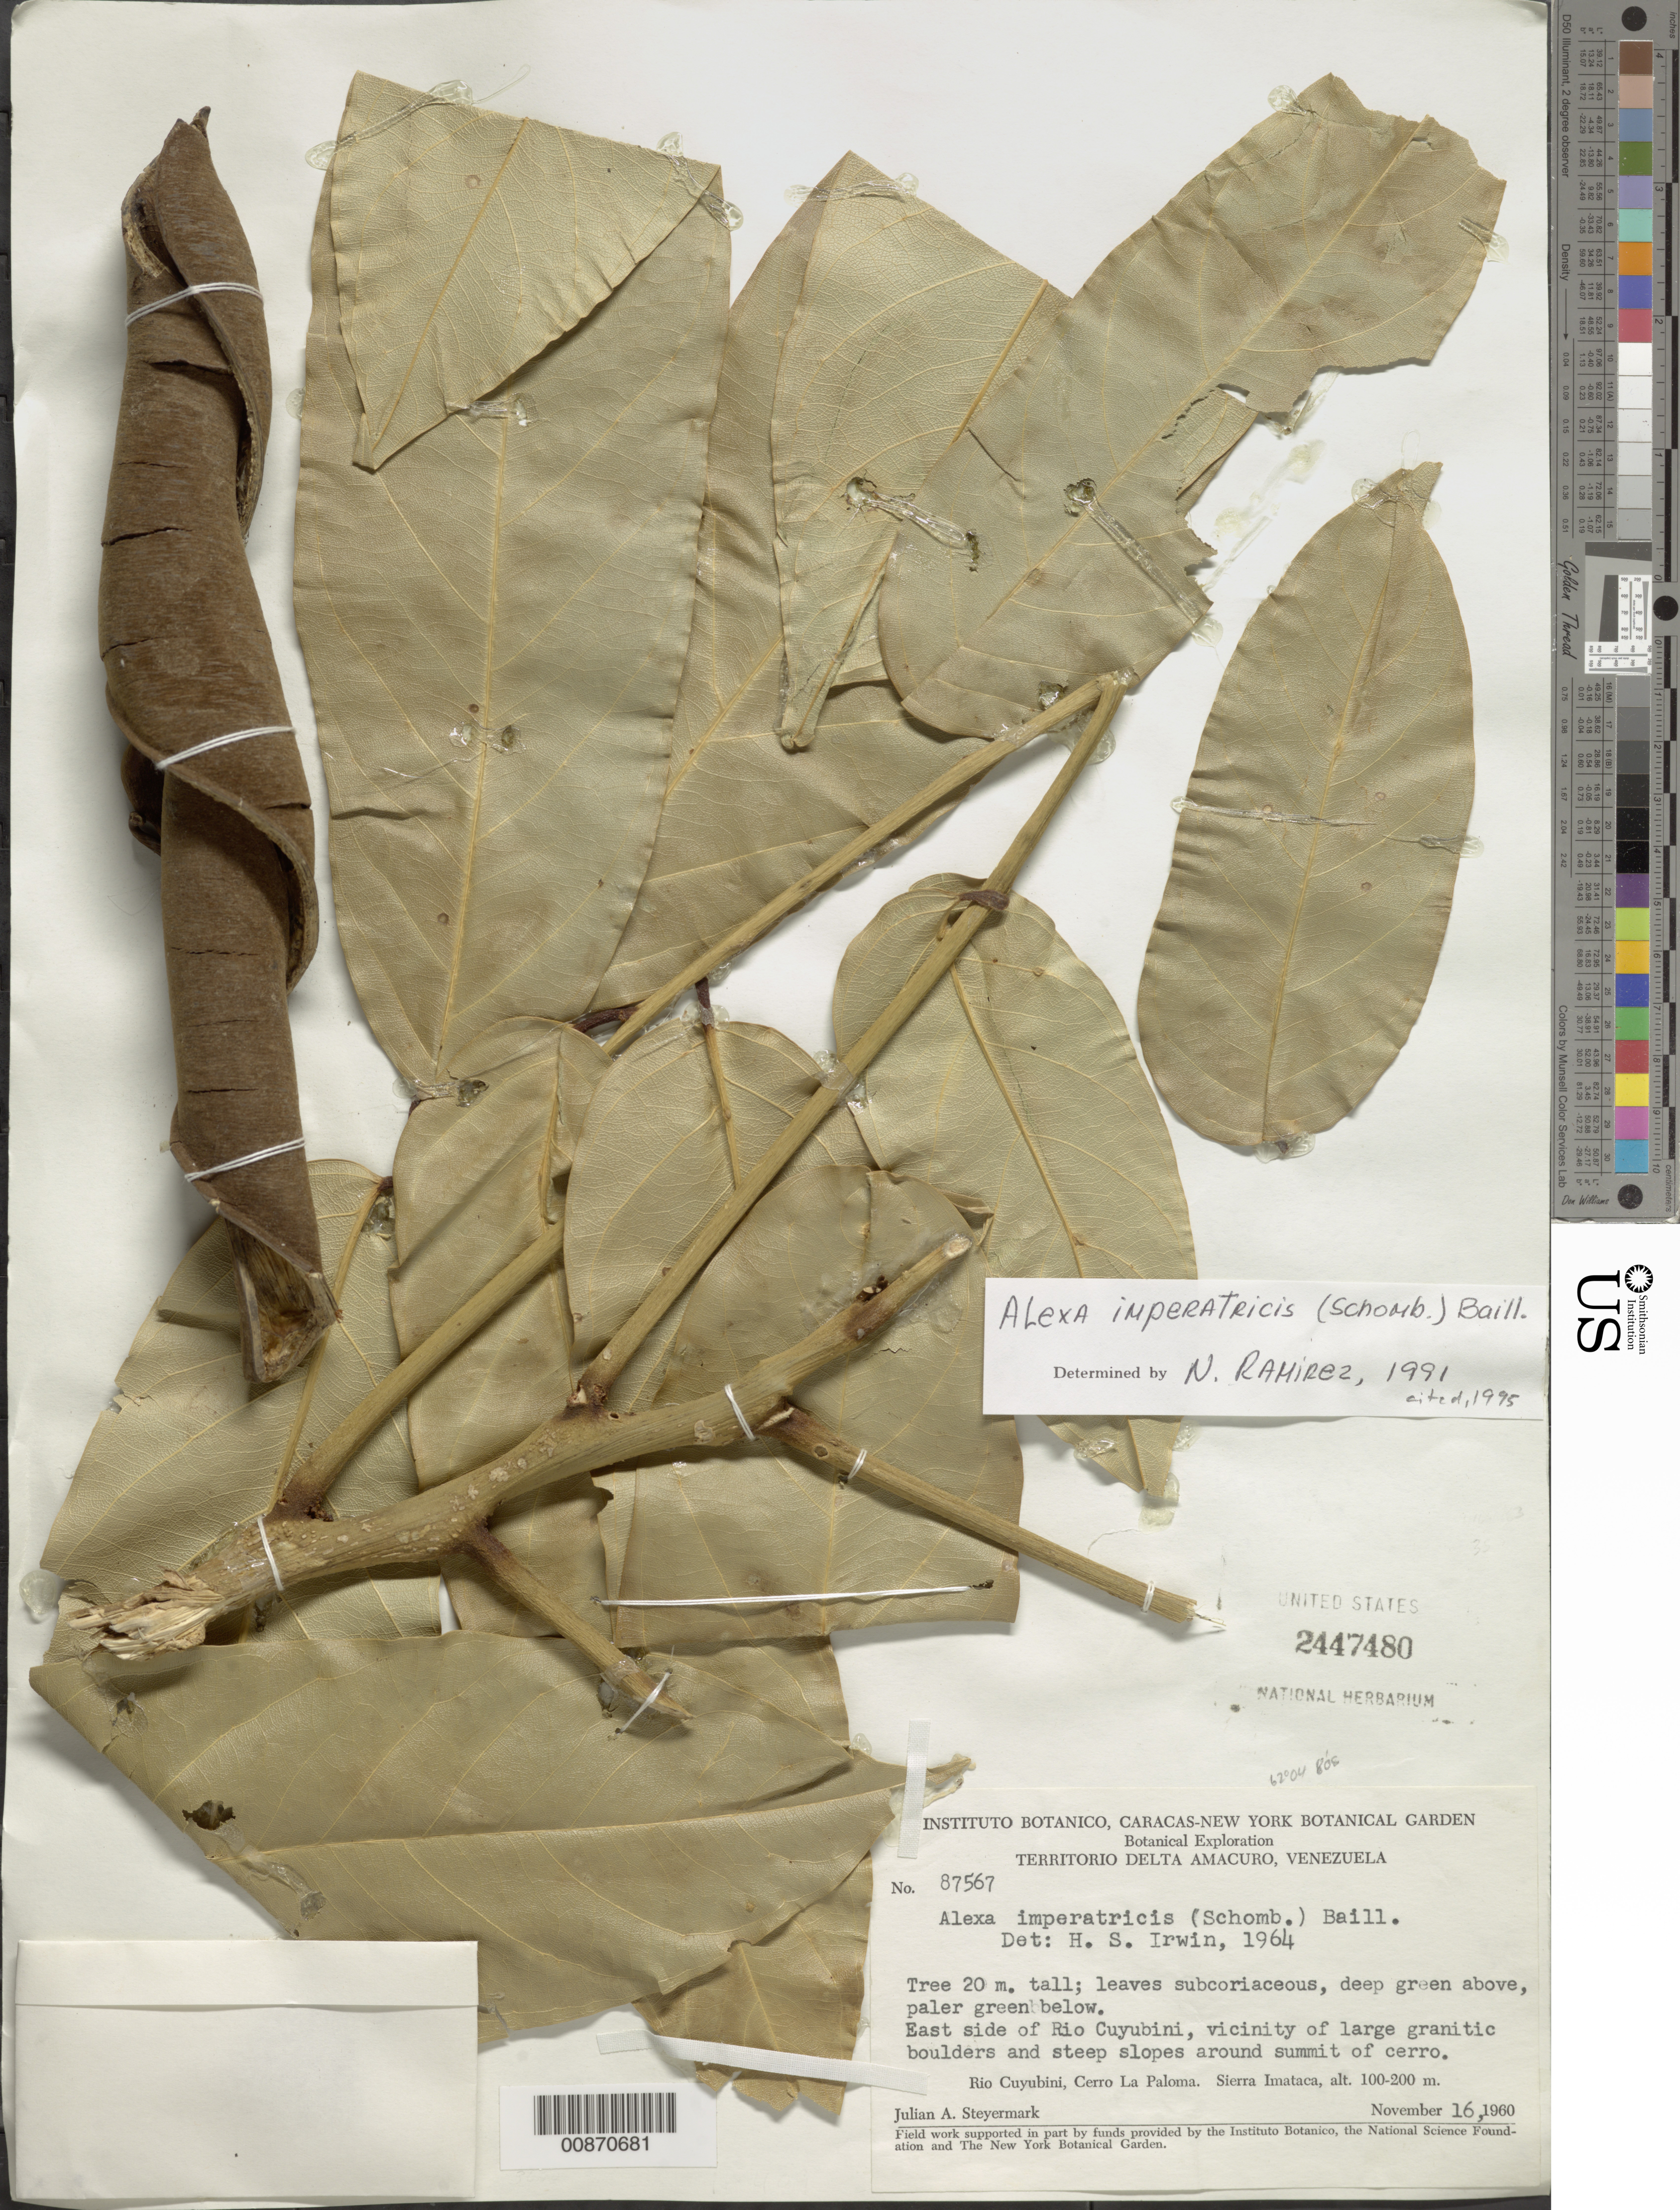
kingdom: Plantae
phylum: Tracheophyta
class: Magnoliopsida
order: Fabales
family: Fabaceae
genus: Alexa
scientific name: Alexa imperatricis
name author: (R.H. Schomb.) Baill.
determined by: Ramírez, N.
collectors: J. Steyermark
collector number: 87567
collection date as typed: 16-Nov-60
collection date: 1960-11-16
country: Venezuela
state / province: Delta Amacuro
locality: Río Cuyubini, E side; Cerro La Paloma, Sierra Imataca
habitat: Vic of large granitic boulders and steep slopes around summit of cerro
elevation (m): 100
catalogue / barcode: US 2447480